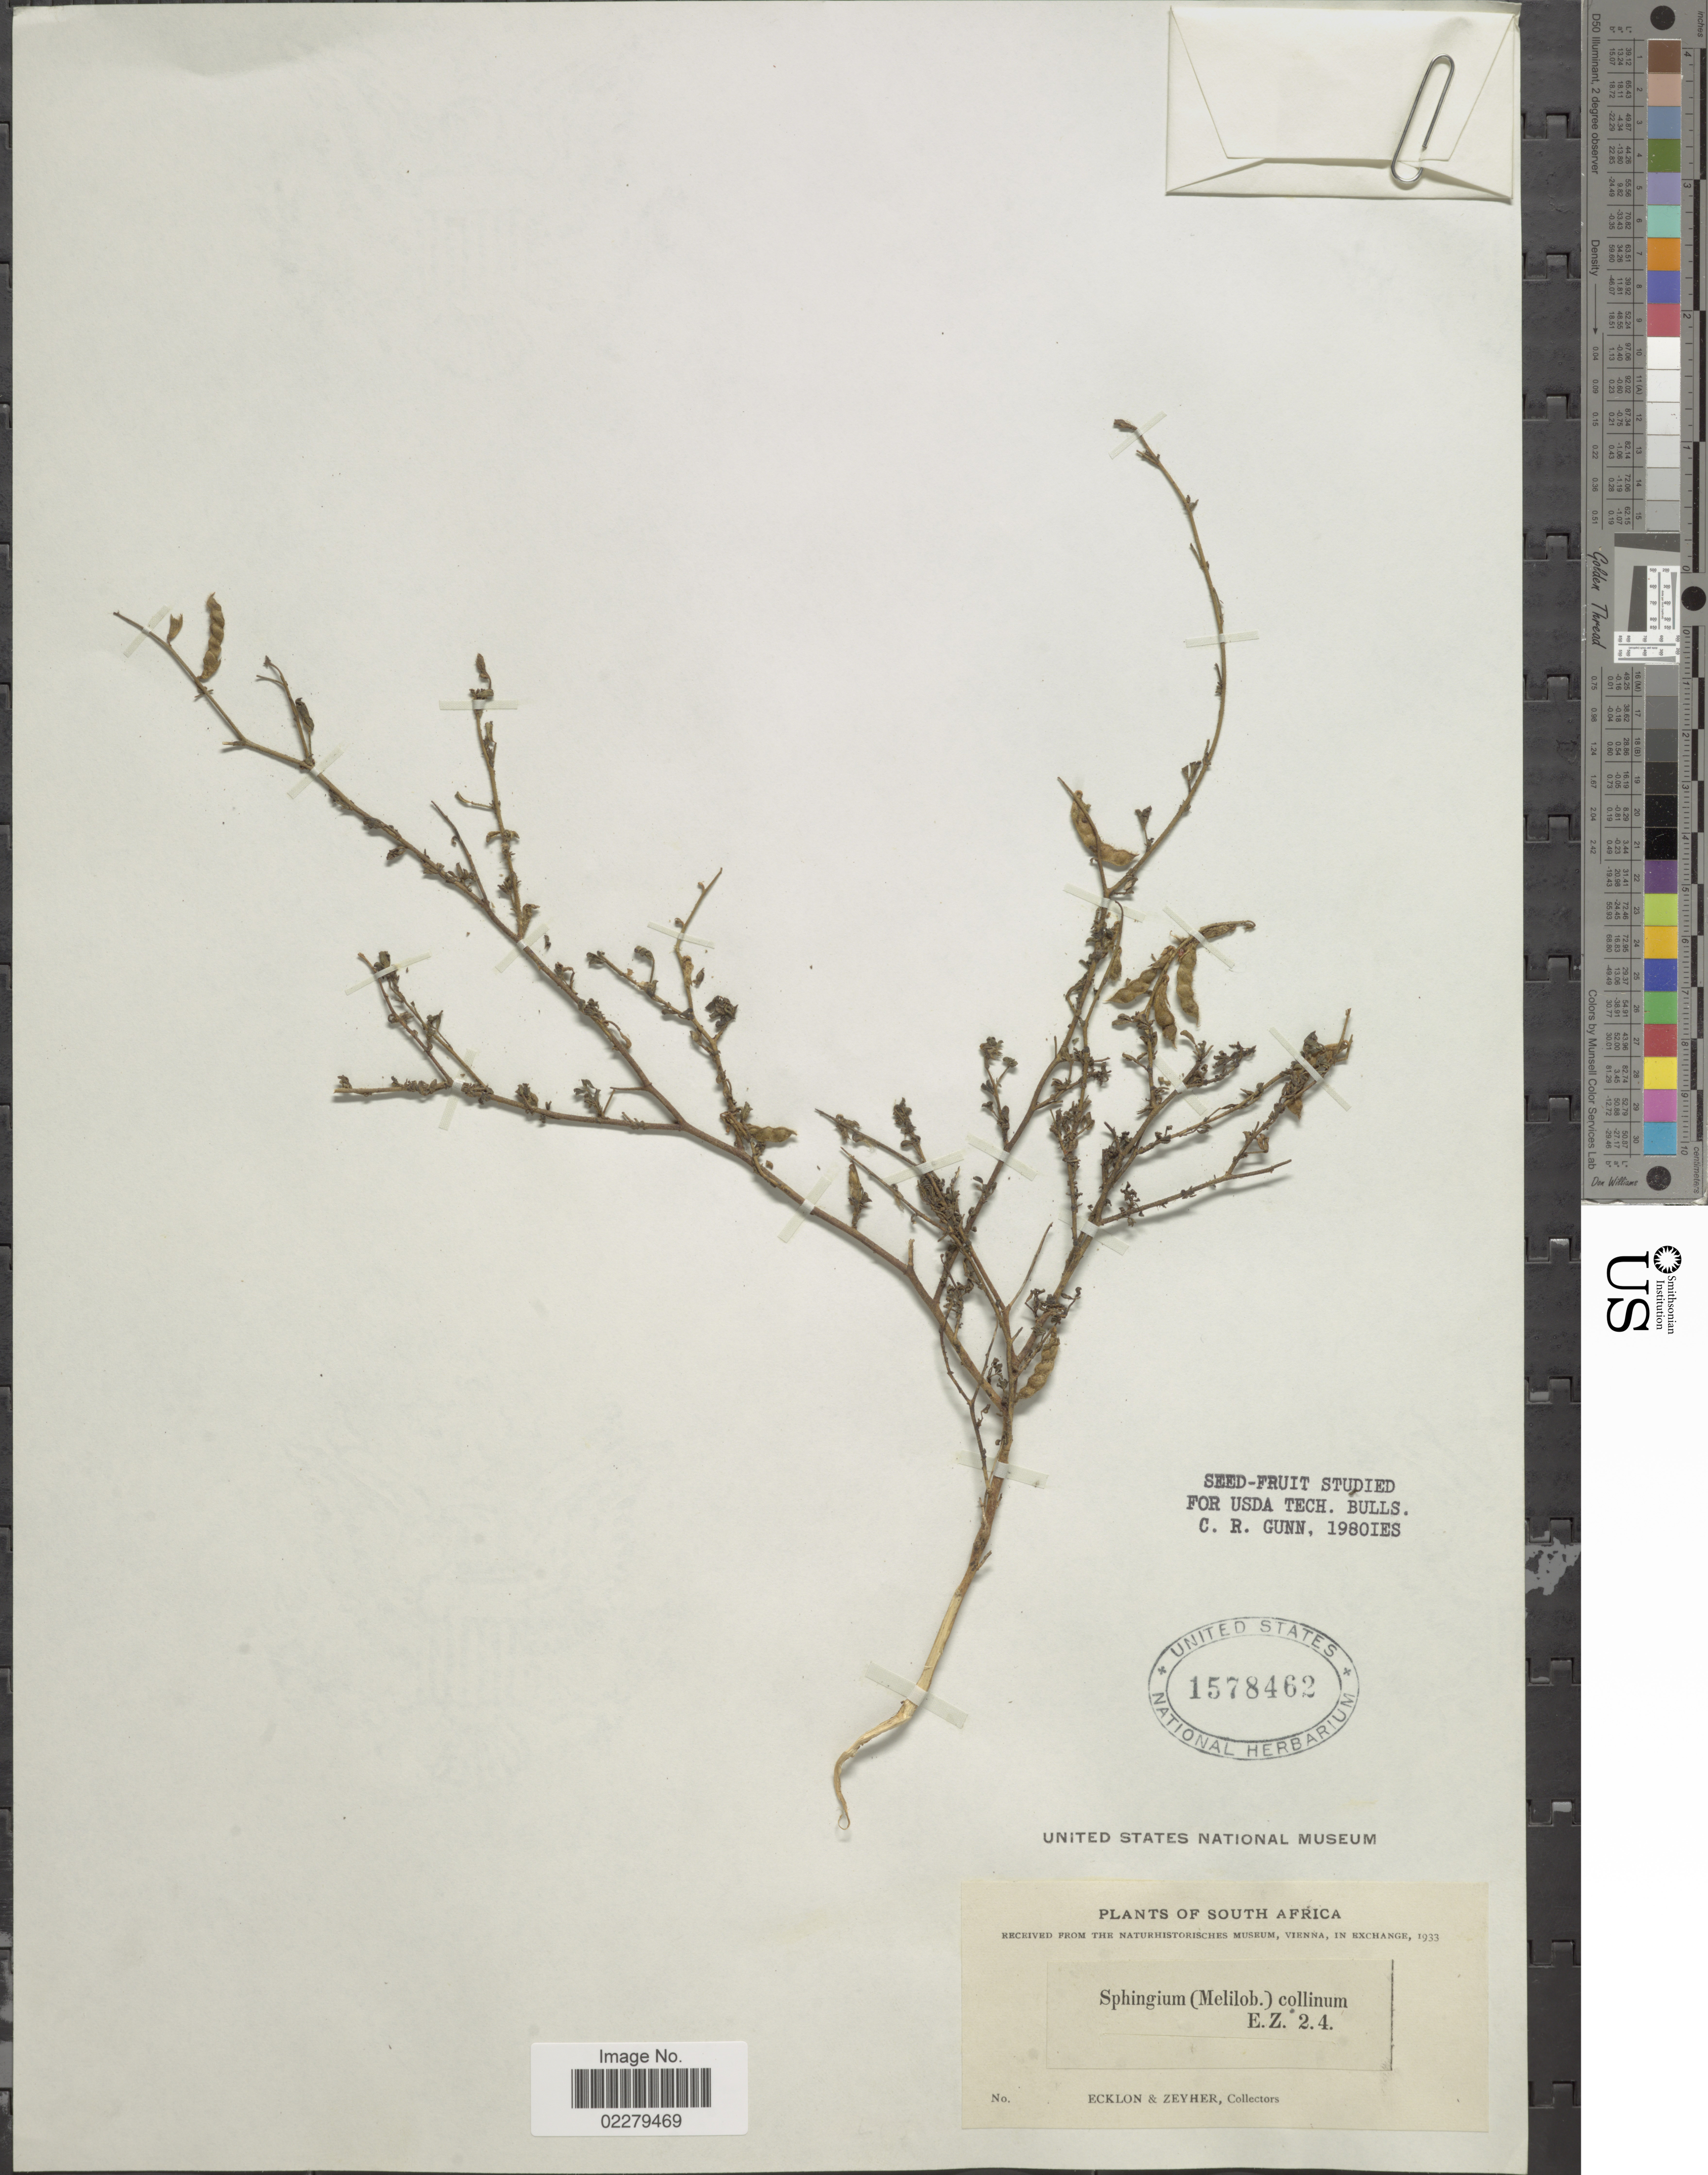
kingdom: Plantae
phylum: Tracheophyta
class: Magnoliopsida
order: Fabales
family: Fabaceae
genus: Melolobium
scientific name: Melolobium collinum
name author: Eckl. & Zeyh.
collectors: -. Ecklon & -. Zeyher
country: South Africa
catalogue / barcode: US 1578462